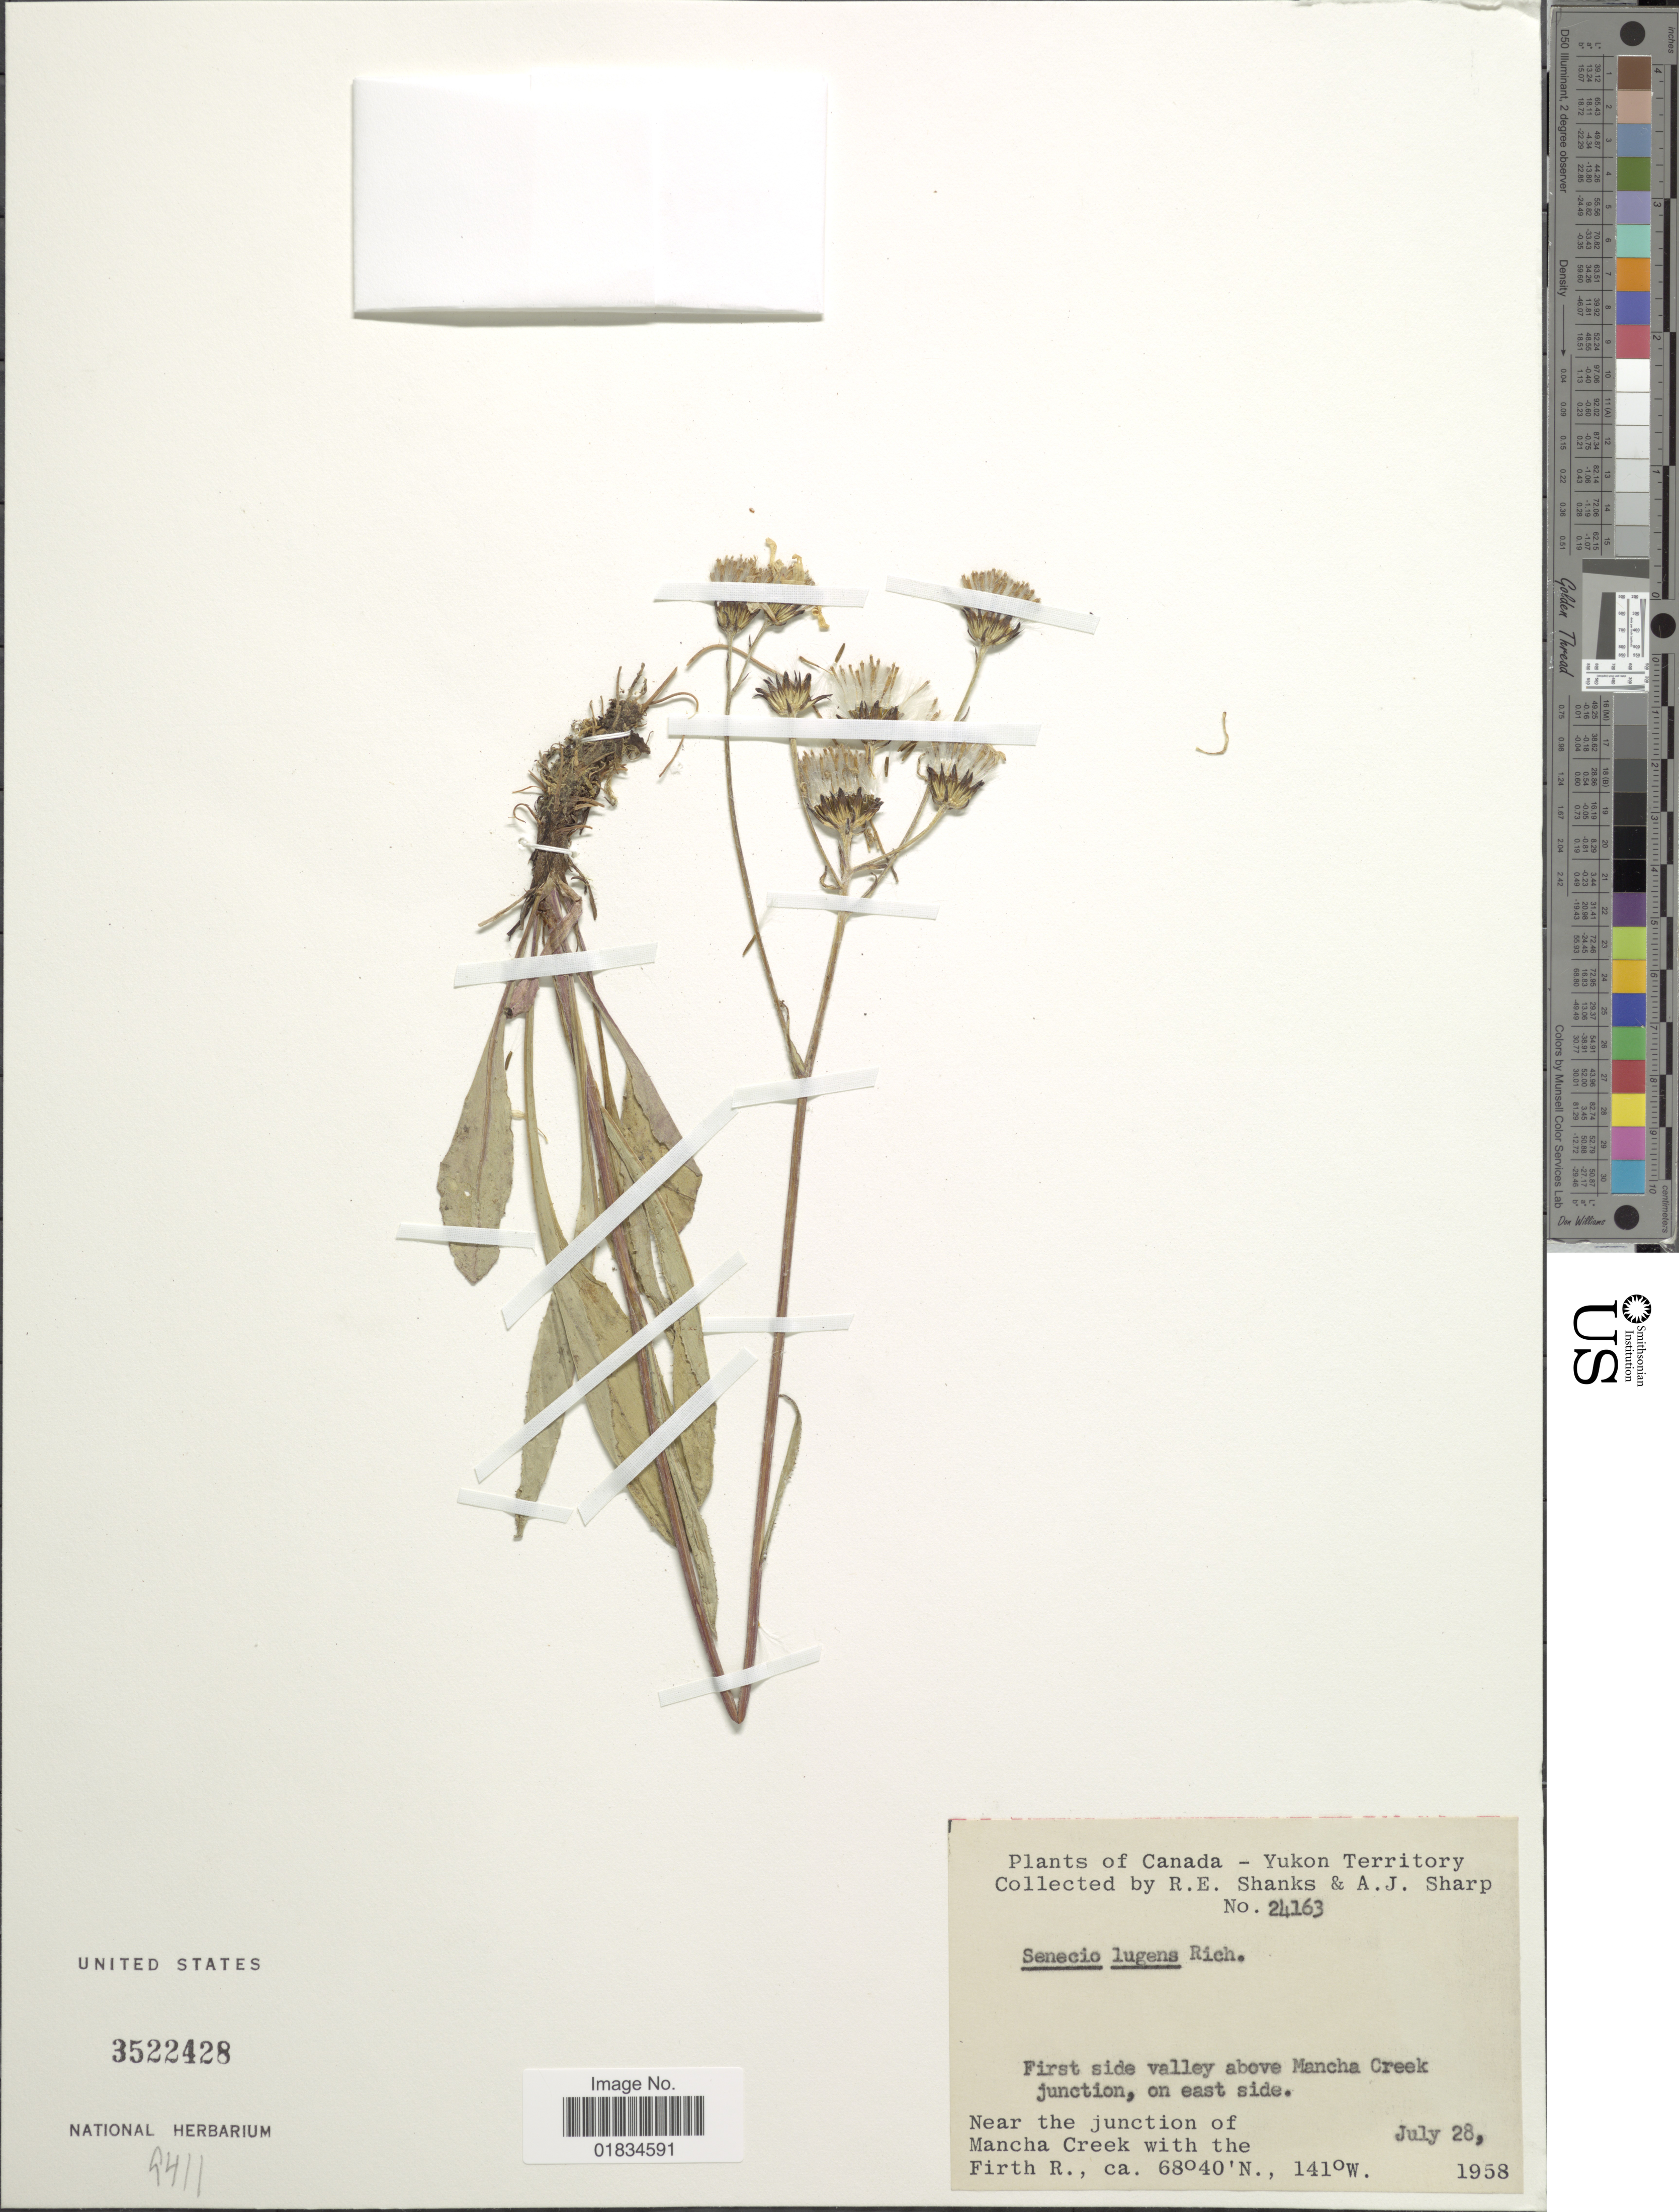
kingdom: Plantae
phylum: Tracheophyta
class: Magnoliopsida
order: Asterales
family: Asteraceae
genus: Senecio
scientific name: Senecio lugens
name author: Richardson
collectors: R. Shanks & A. J. Sharp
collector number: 24163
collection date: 1958-07-28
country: Canada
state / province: Yukon Territory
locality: Near the junction of Mancha Creek with the Firth R. Valley above Mancha Creek junction, on east side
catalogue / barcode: US 3522428